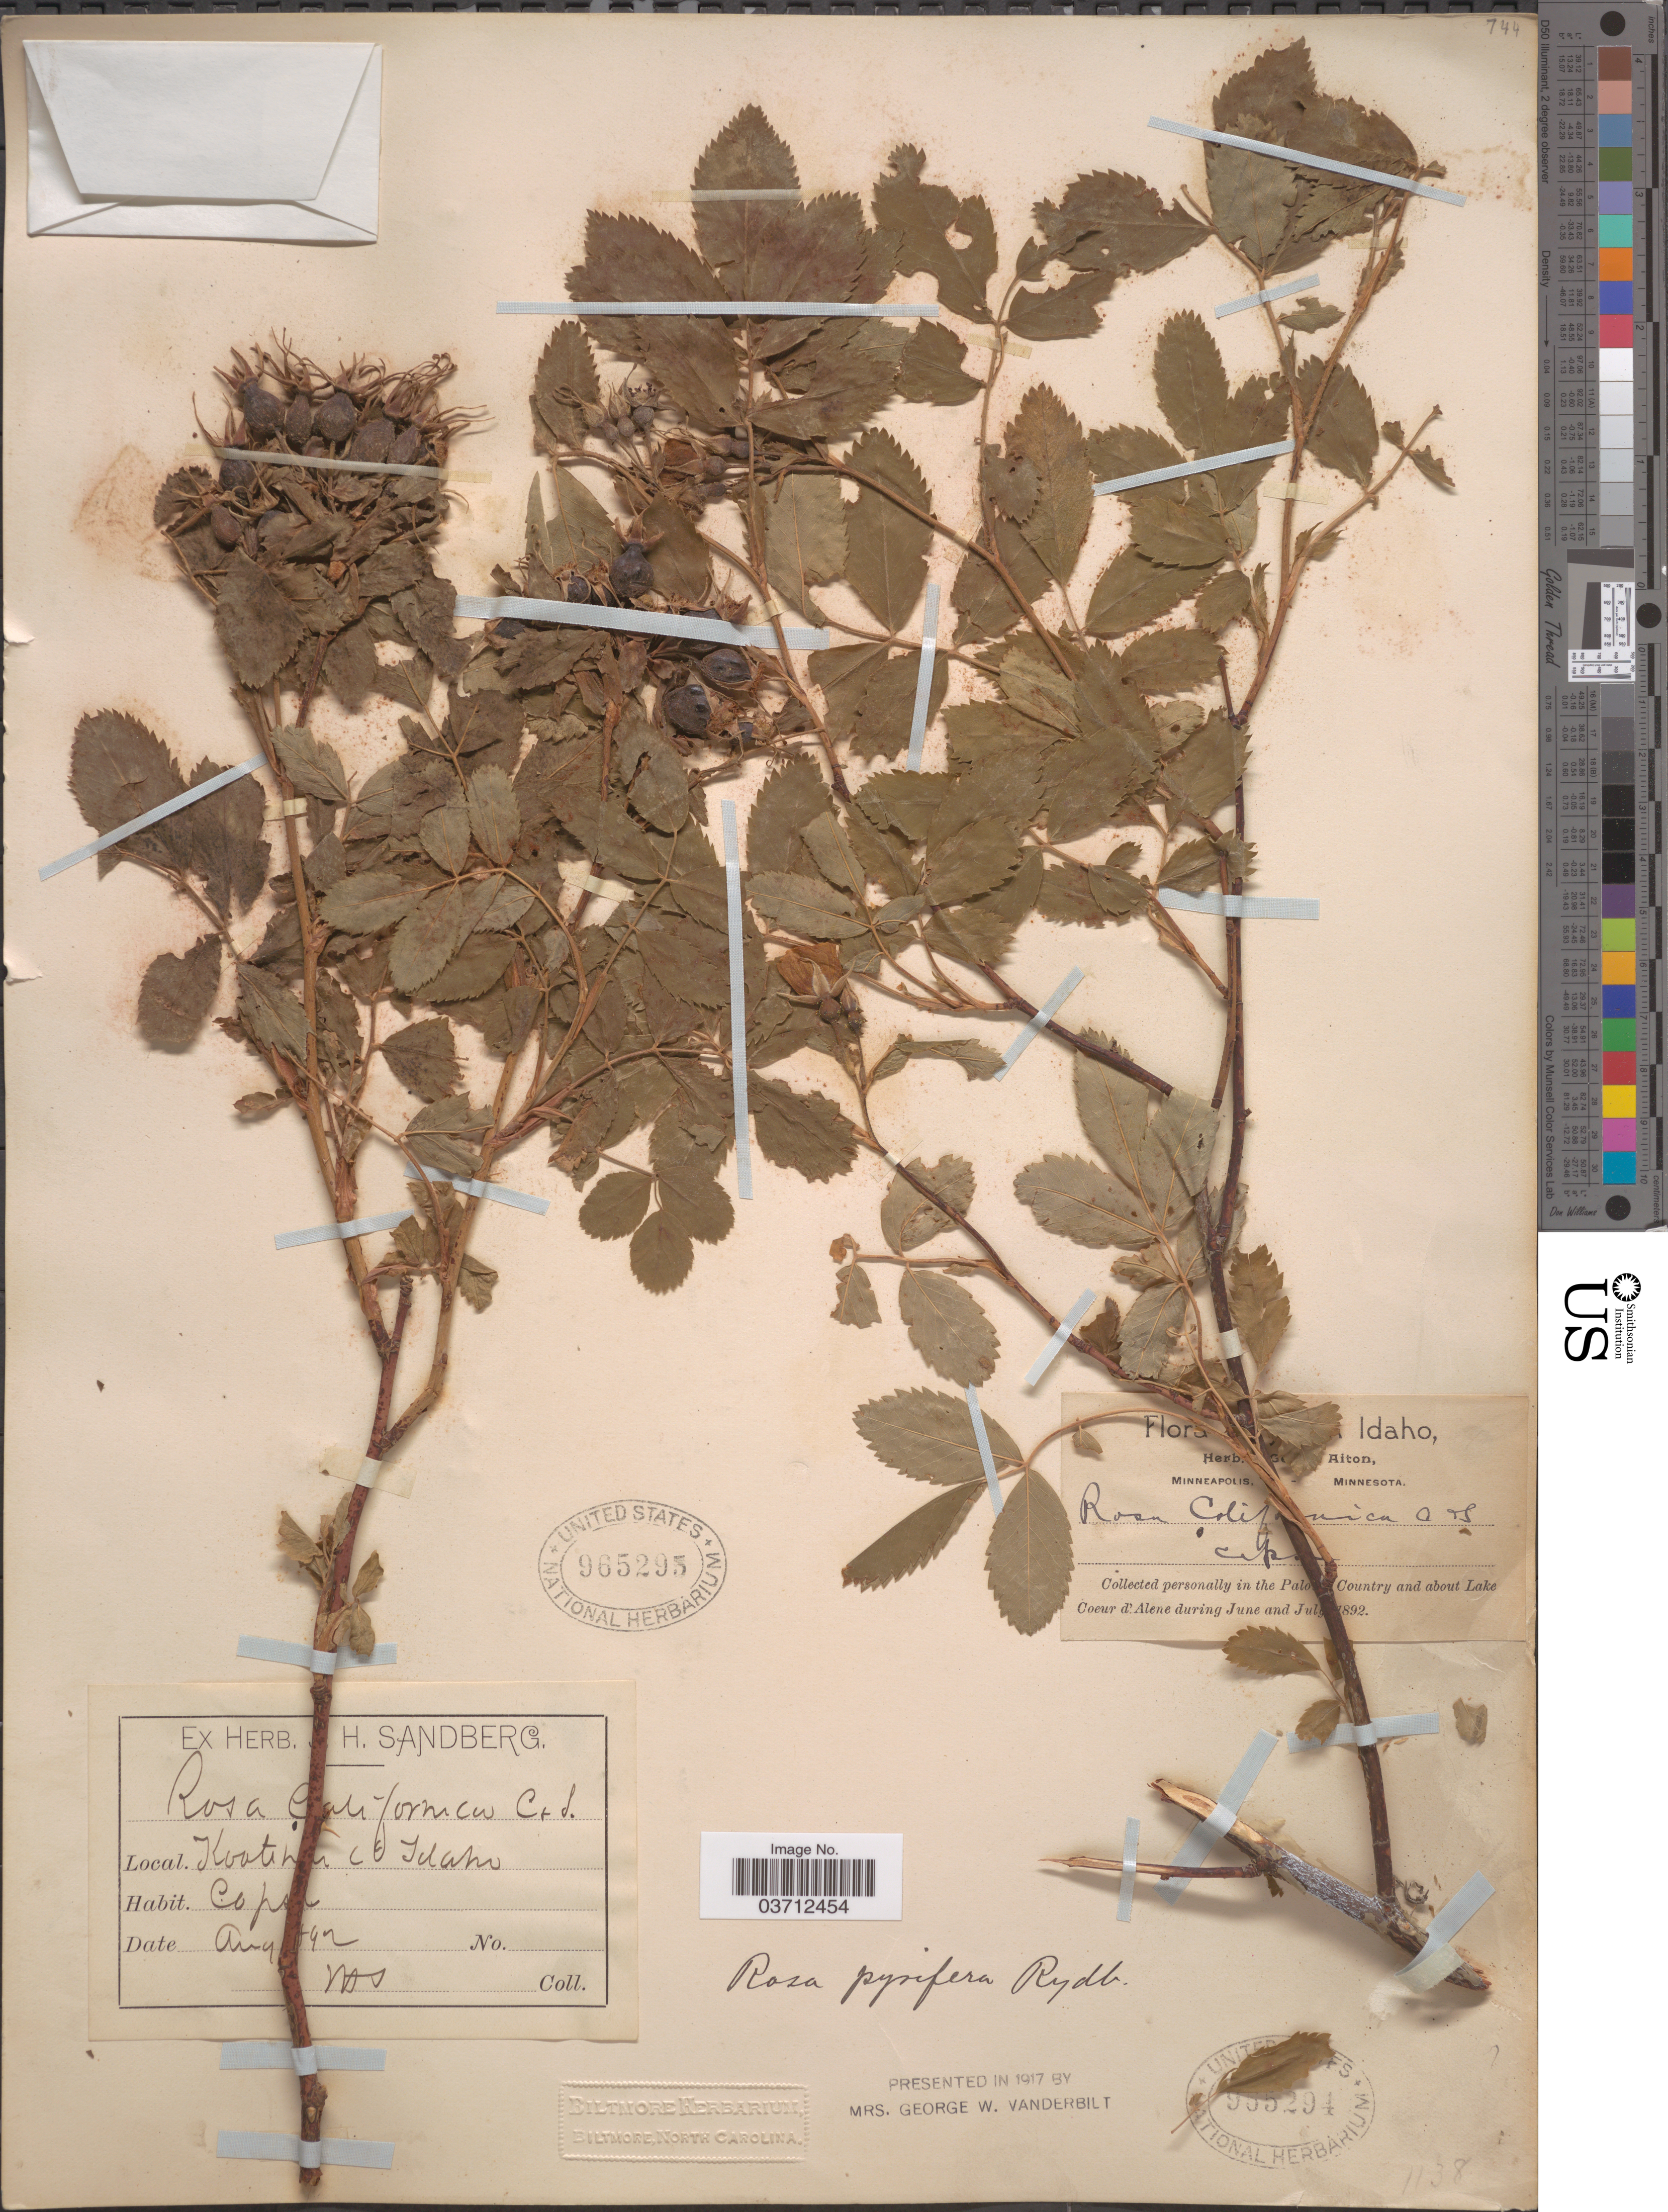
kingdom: Plantae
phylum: Tracheophyta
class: Magnoliopsida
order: Rosales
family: Rosaceae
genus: Rosa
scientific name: Rosa woodsii var. ultramontana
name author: Lindl.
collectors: ex herb. Geo. B. Aiton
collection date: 1892-06/1892-07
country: United States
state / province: Idaho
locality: In the Palouse Country and about Lake Coeur d'Alene.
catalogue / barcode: US 965294-2